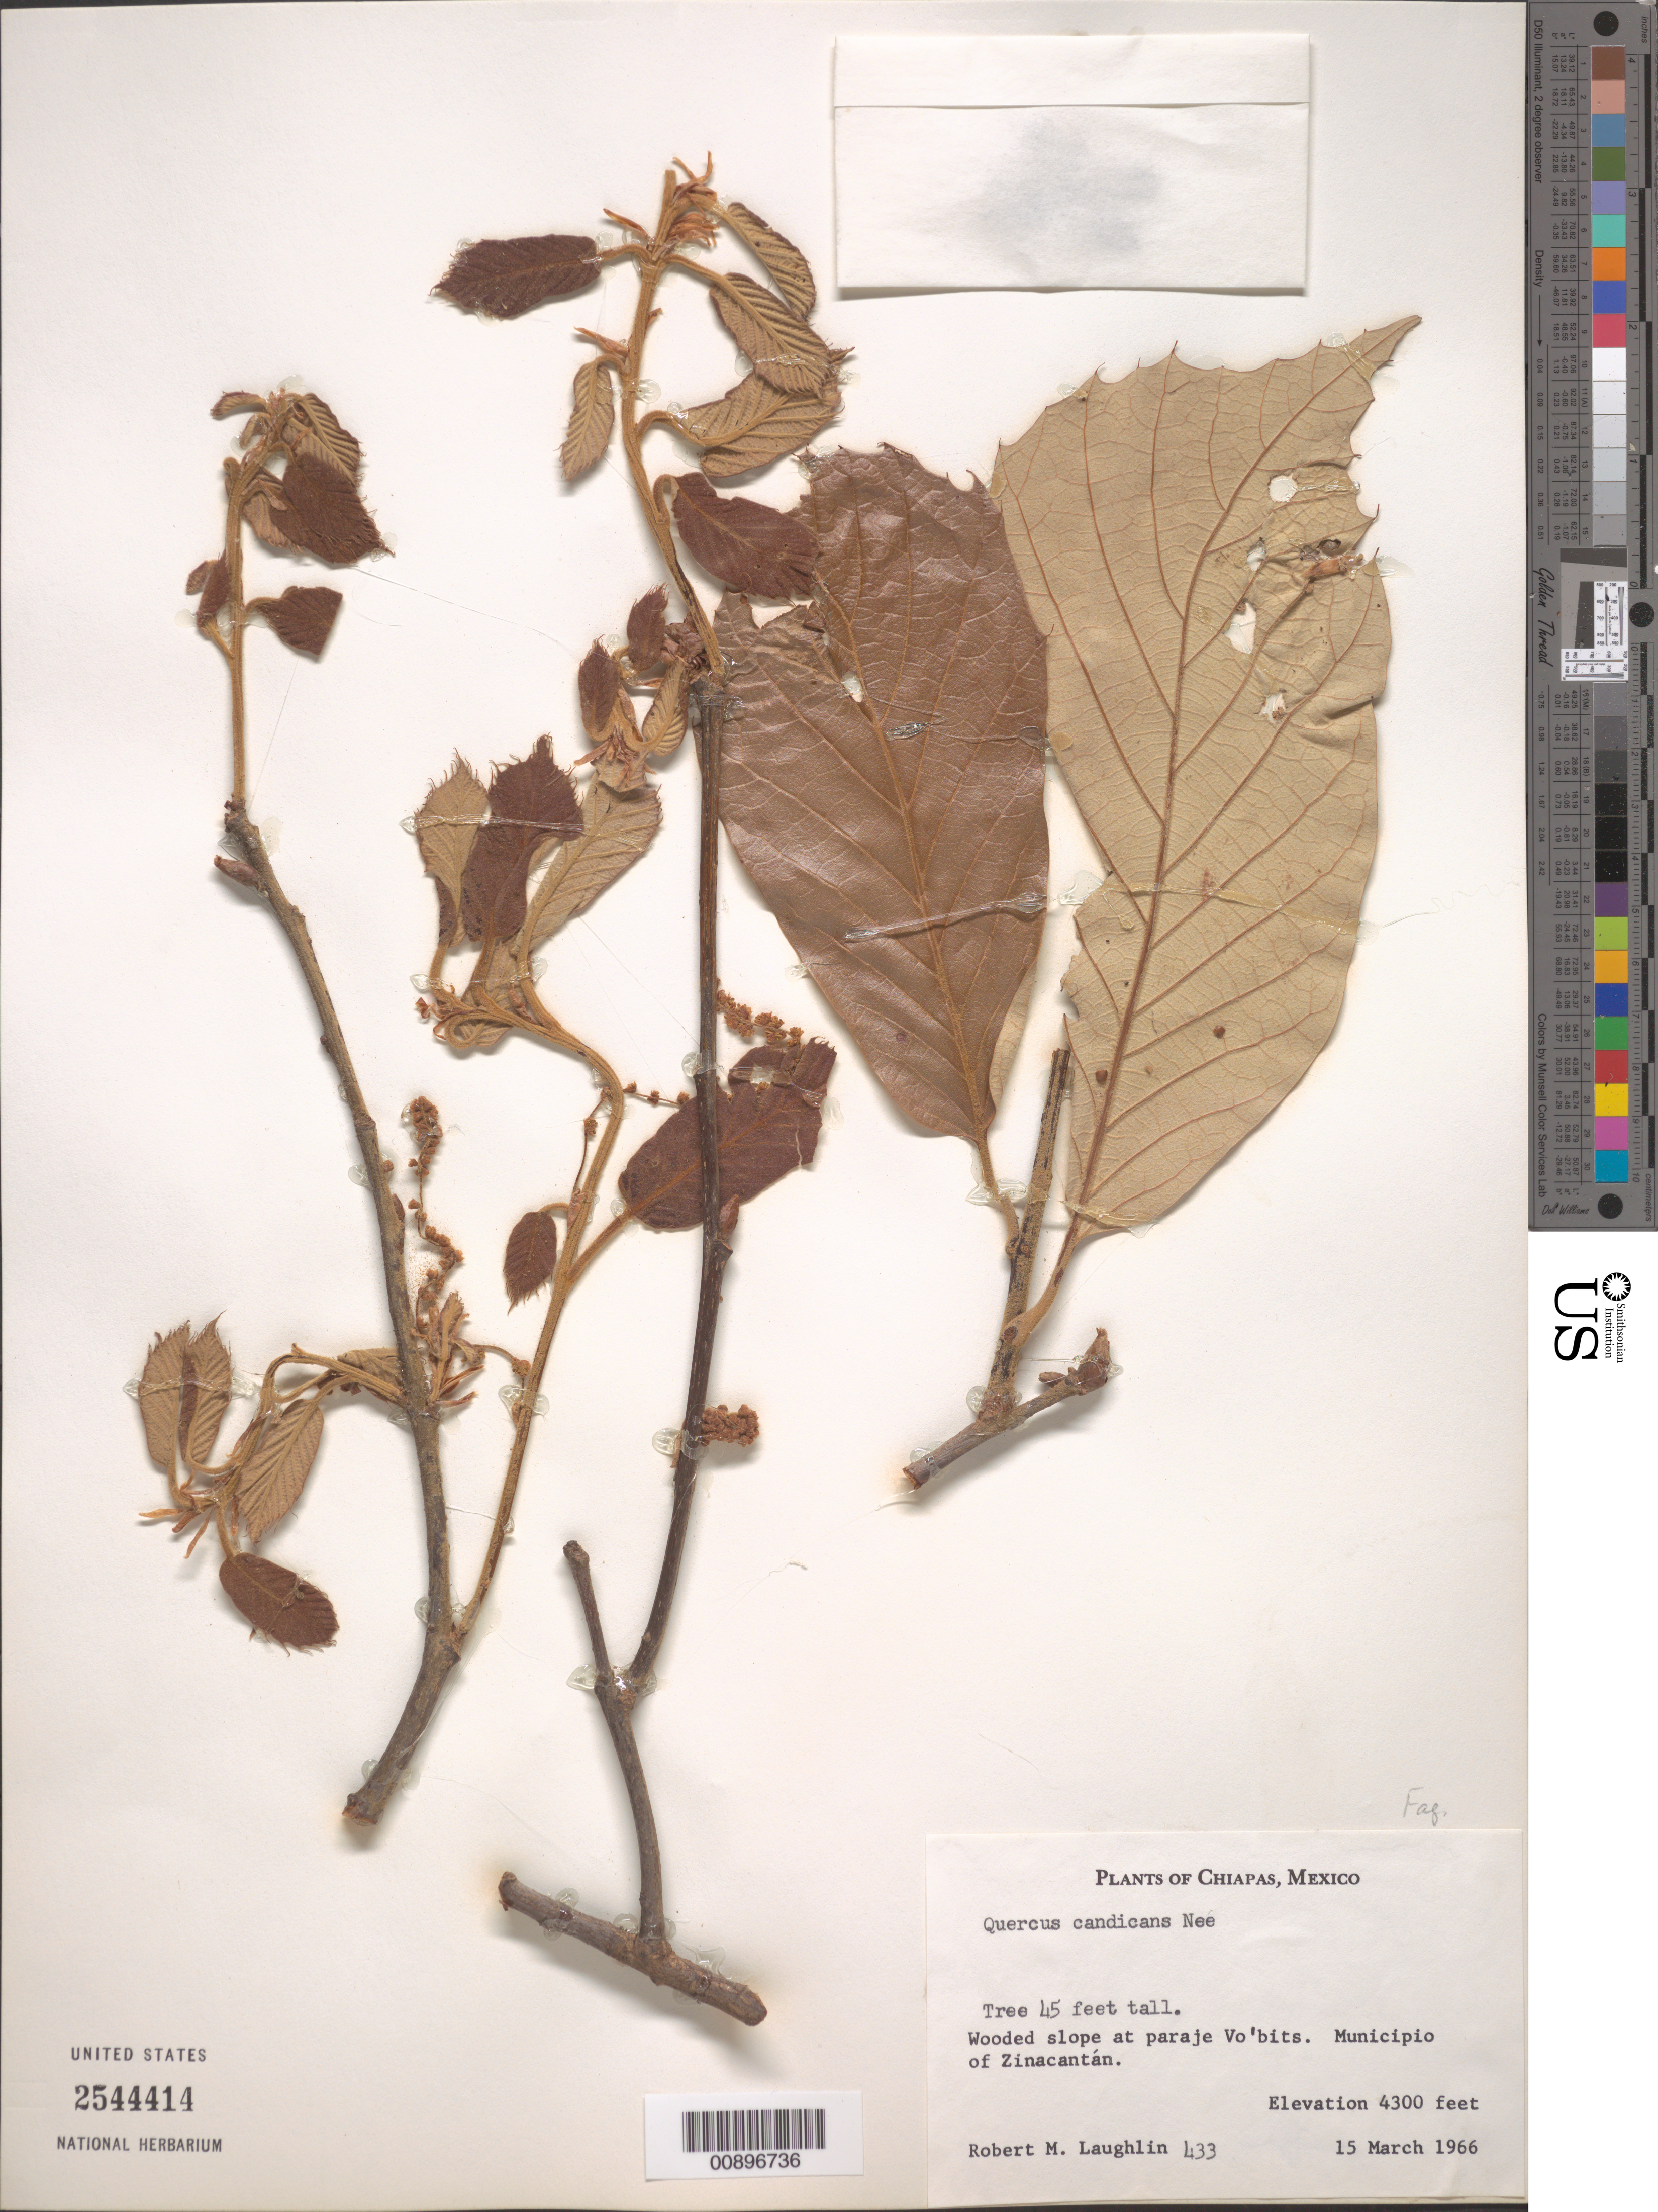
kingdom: Plantae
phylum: Tracheophyta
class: Magnoliopsida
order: Fagales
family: Fagaceae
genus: Quercus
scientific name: Quercus candicans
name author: Née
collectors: R. M. Laughlin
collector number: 433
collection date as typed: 15 Mar 1966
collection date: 1966-03-15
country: Mexico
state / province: Chiapas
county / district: Zinacantán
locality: Paraje Vo'bits. Municipio of Zinacantán, Chiapas.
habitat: Wooded slope.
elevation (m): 1311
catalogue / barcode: US 2544414